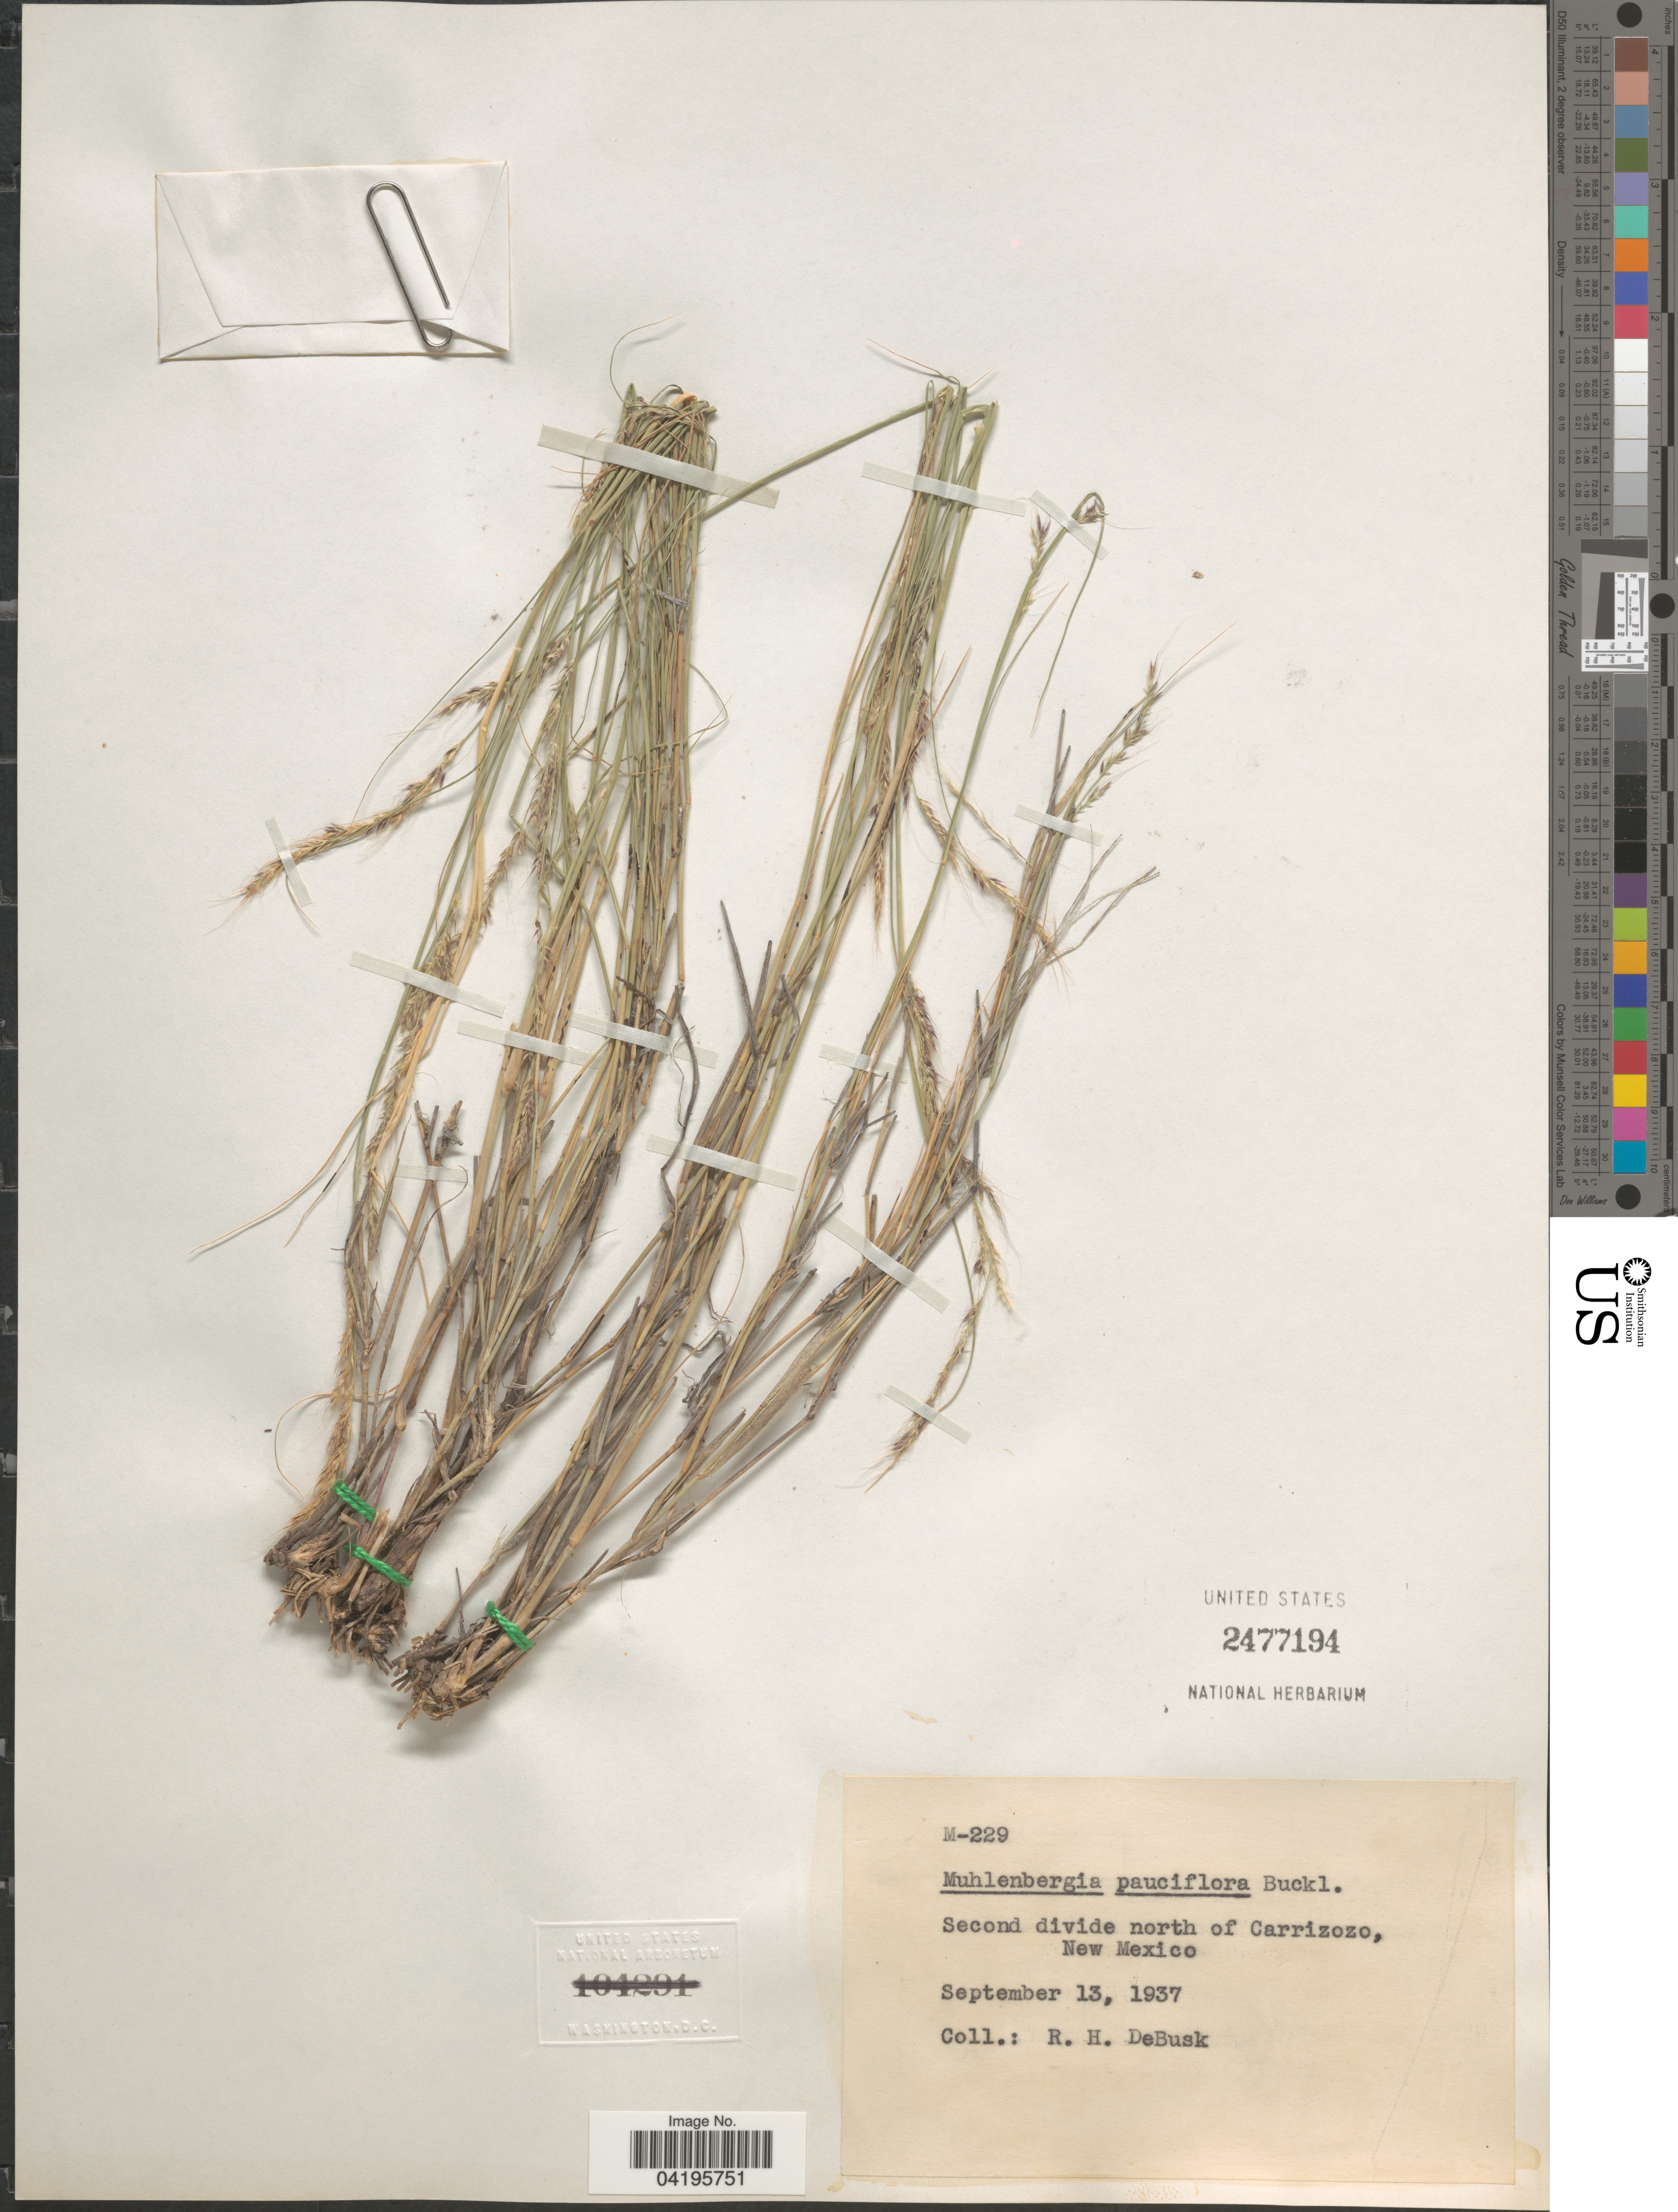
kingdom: Plantae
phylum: Tracheophyta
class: Liliopsida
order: Poales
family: Poaceae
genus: Muhlenbergia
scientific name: Muhlenbergia pauciflora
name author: Buckley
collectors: R. Busk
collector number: M-229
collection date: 1937-09-13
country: United States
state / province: New Mexico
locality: Second divide north of Carrizozo.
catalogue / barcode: US 2477194